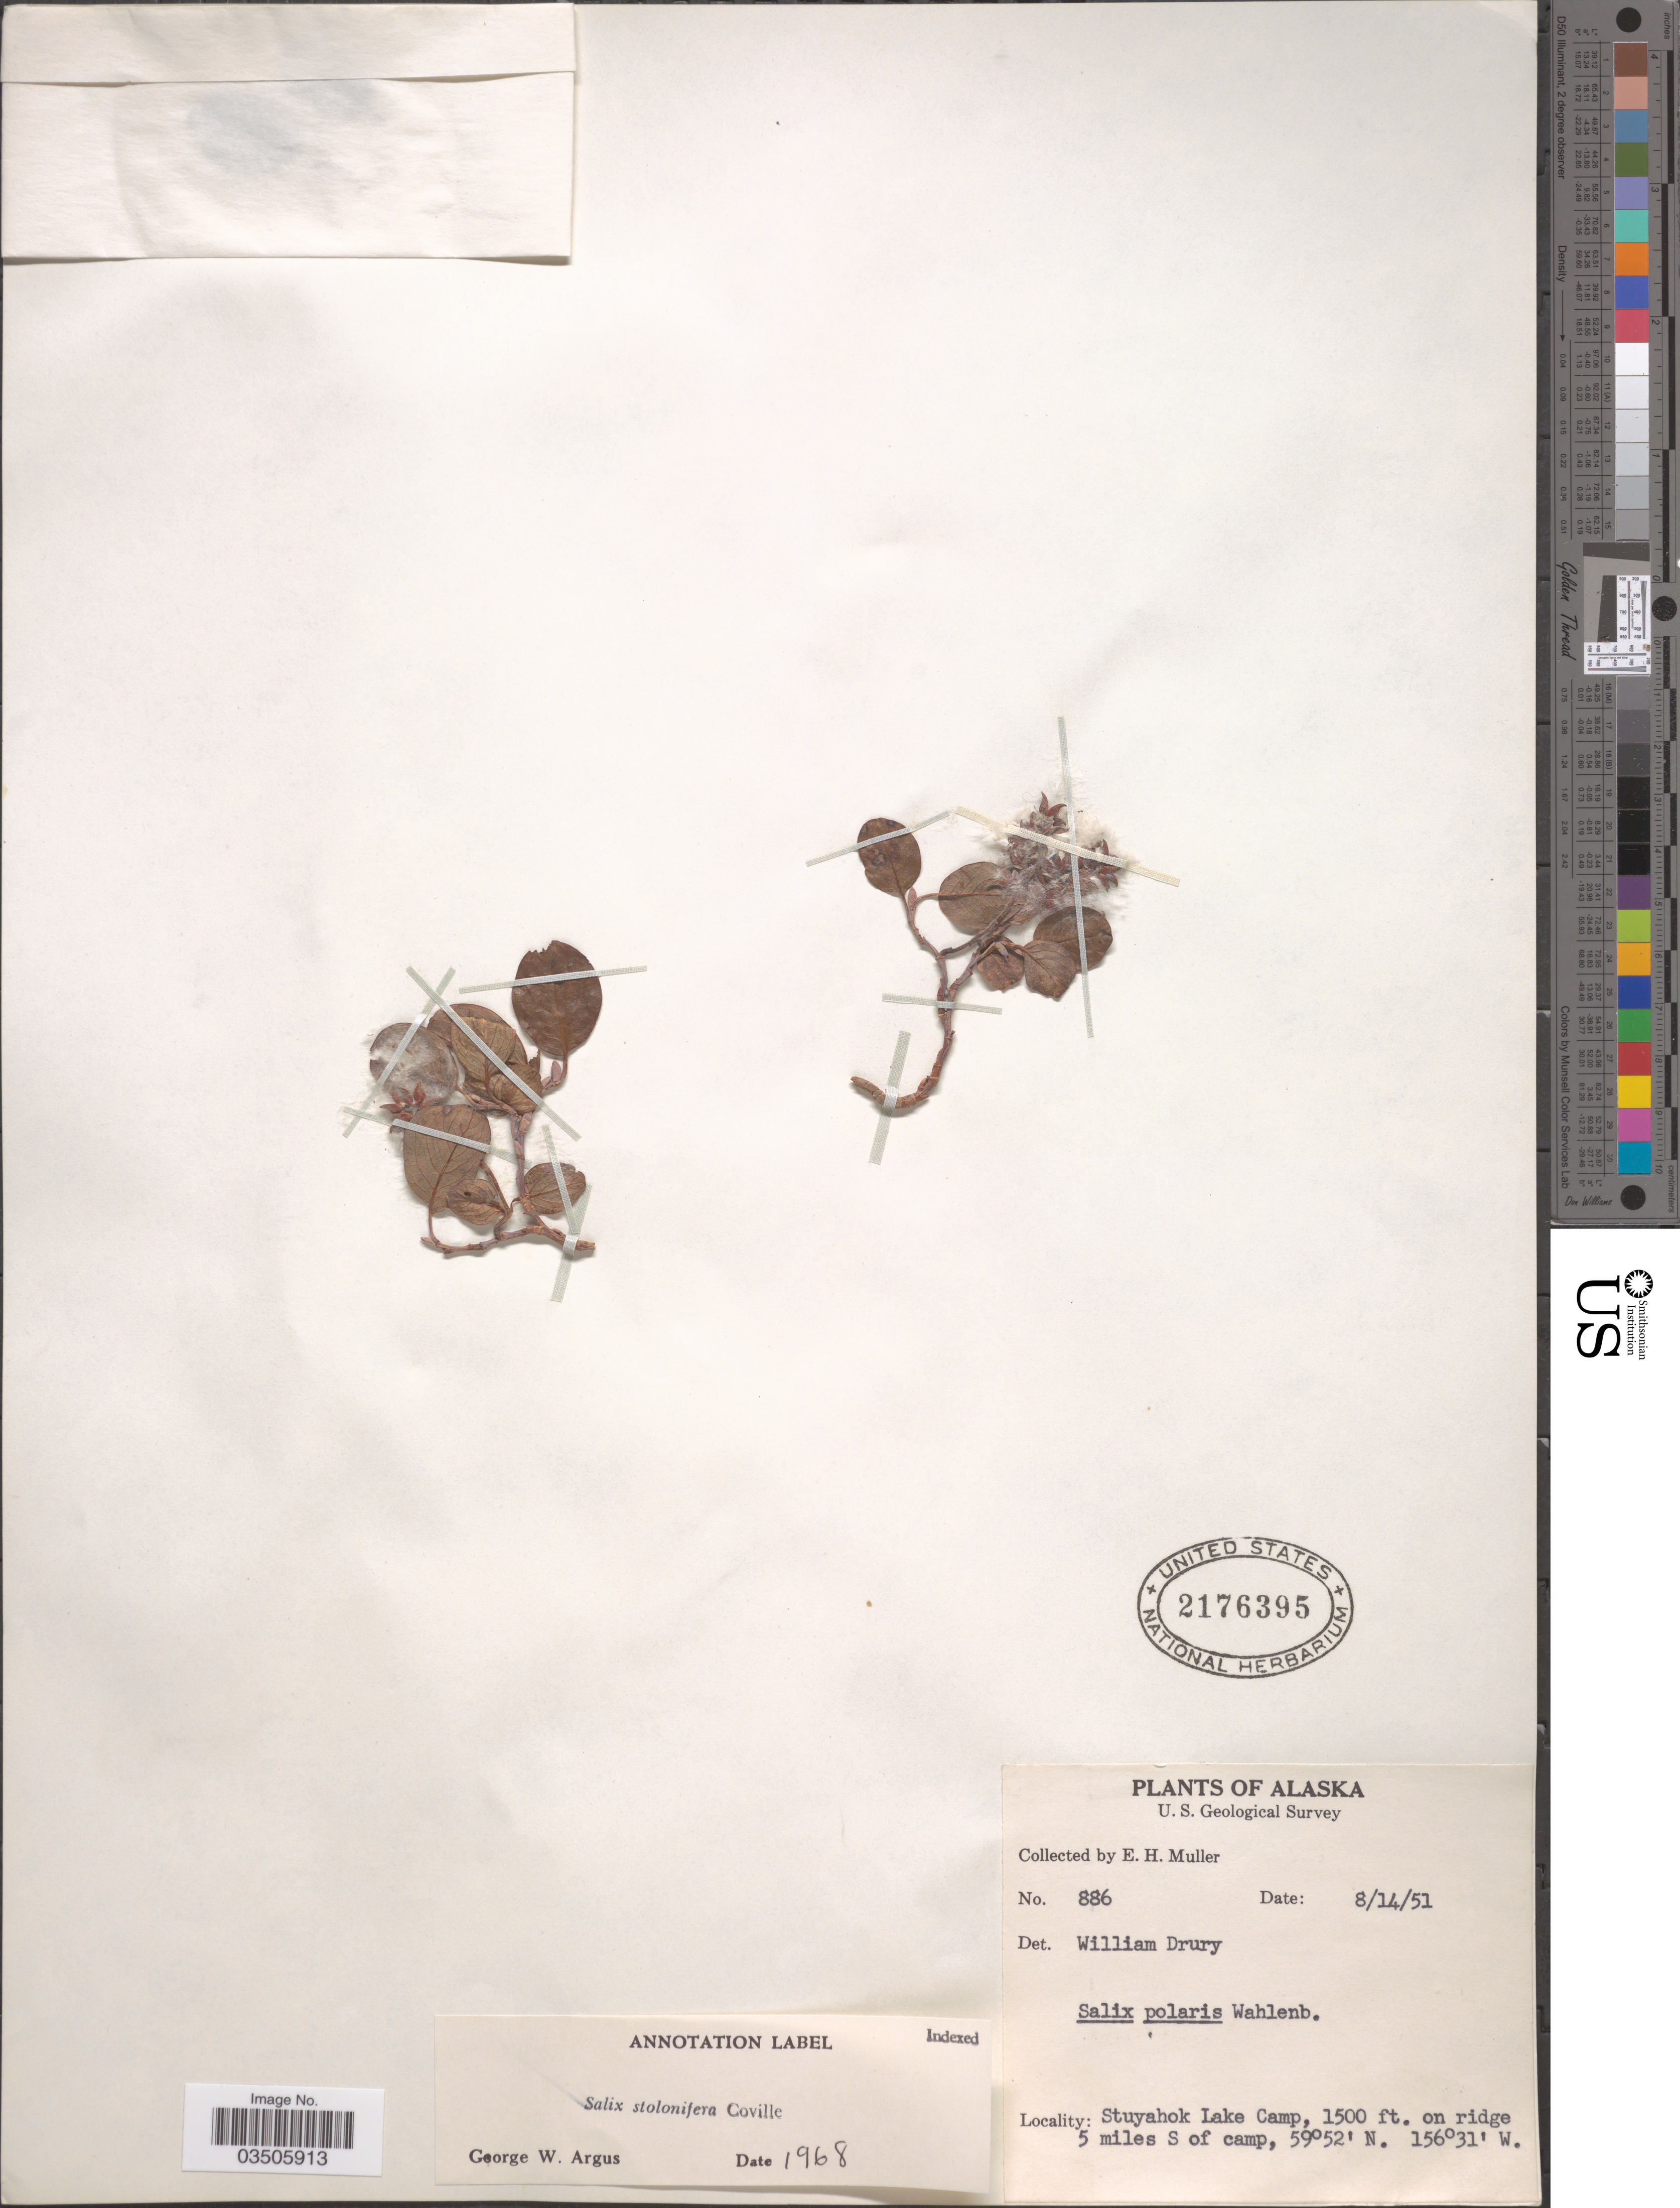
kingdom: Plantae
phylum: Tracheophyta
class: Magnoliopsida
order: Malpighiales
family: Salicaceae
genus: Salix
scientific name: Salix stolonifera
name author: Coville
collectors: E. H. Muller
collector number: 886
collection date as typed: Transcribed d/m/y: 14/8/51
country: United States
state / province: Alaska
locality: Stuyahok Lake Camp, on ridge 5 miles S of camp.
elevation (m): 457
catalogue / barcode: US 2176395